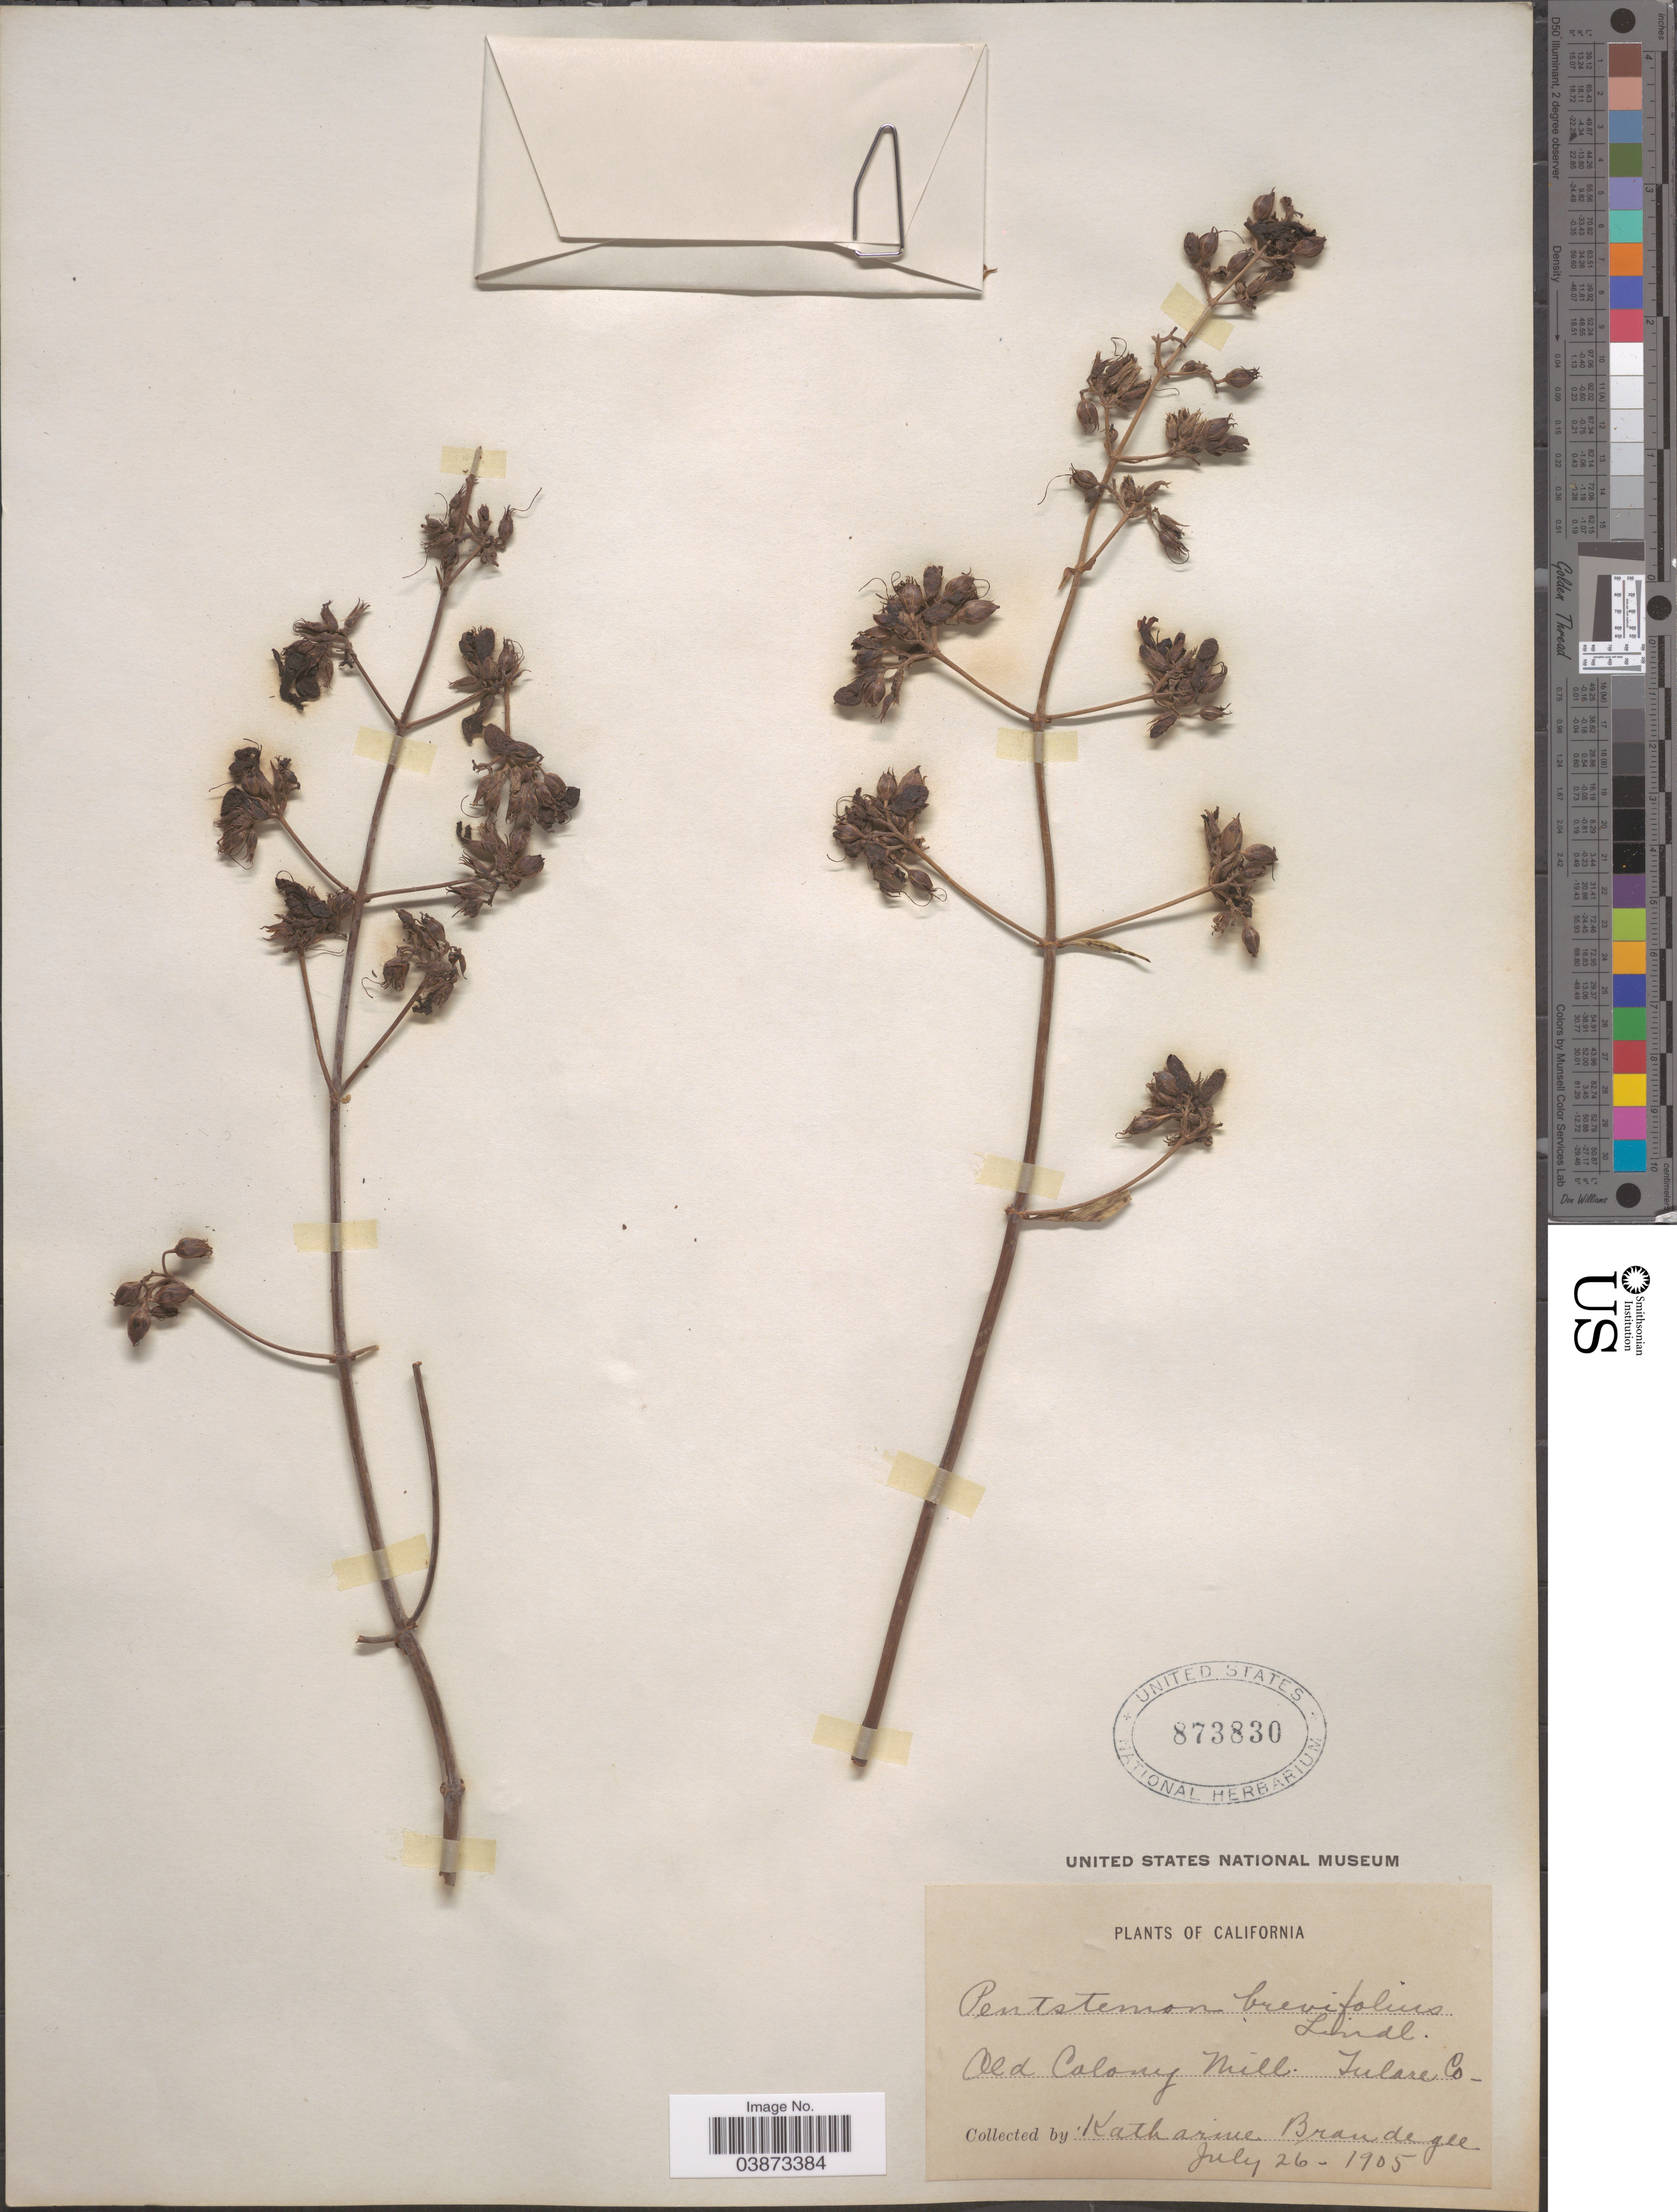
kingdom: Plantae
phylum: Tracheophyta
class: Magnoliopsida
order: Lamiales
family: Plantaginaceae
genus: Penstemon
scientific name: Penstemon breviflorus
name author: Lindl.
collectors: M. K. Brandegee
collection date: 1905-07-26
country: United States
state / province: California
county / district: Tulare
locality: Old Colony Mill. Tulare Co.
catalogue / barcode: US 873830